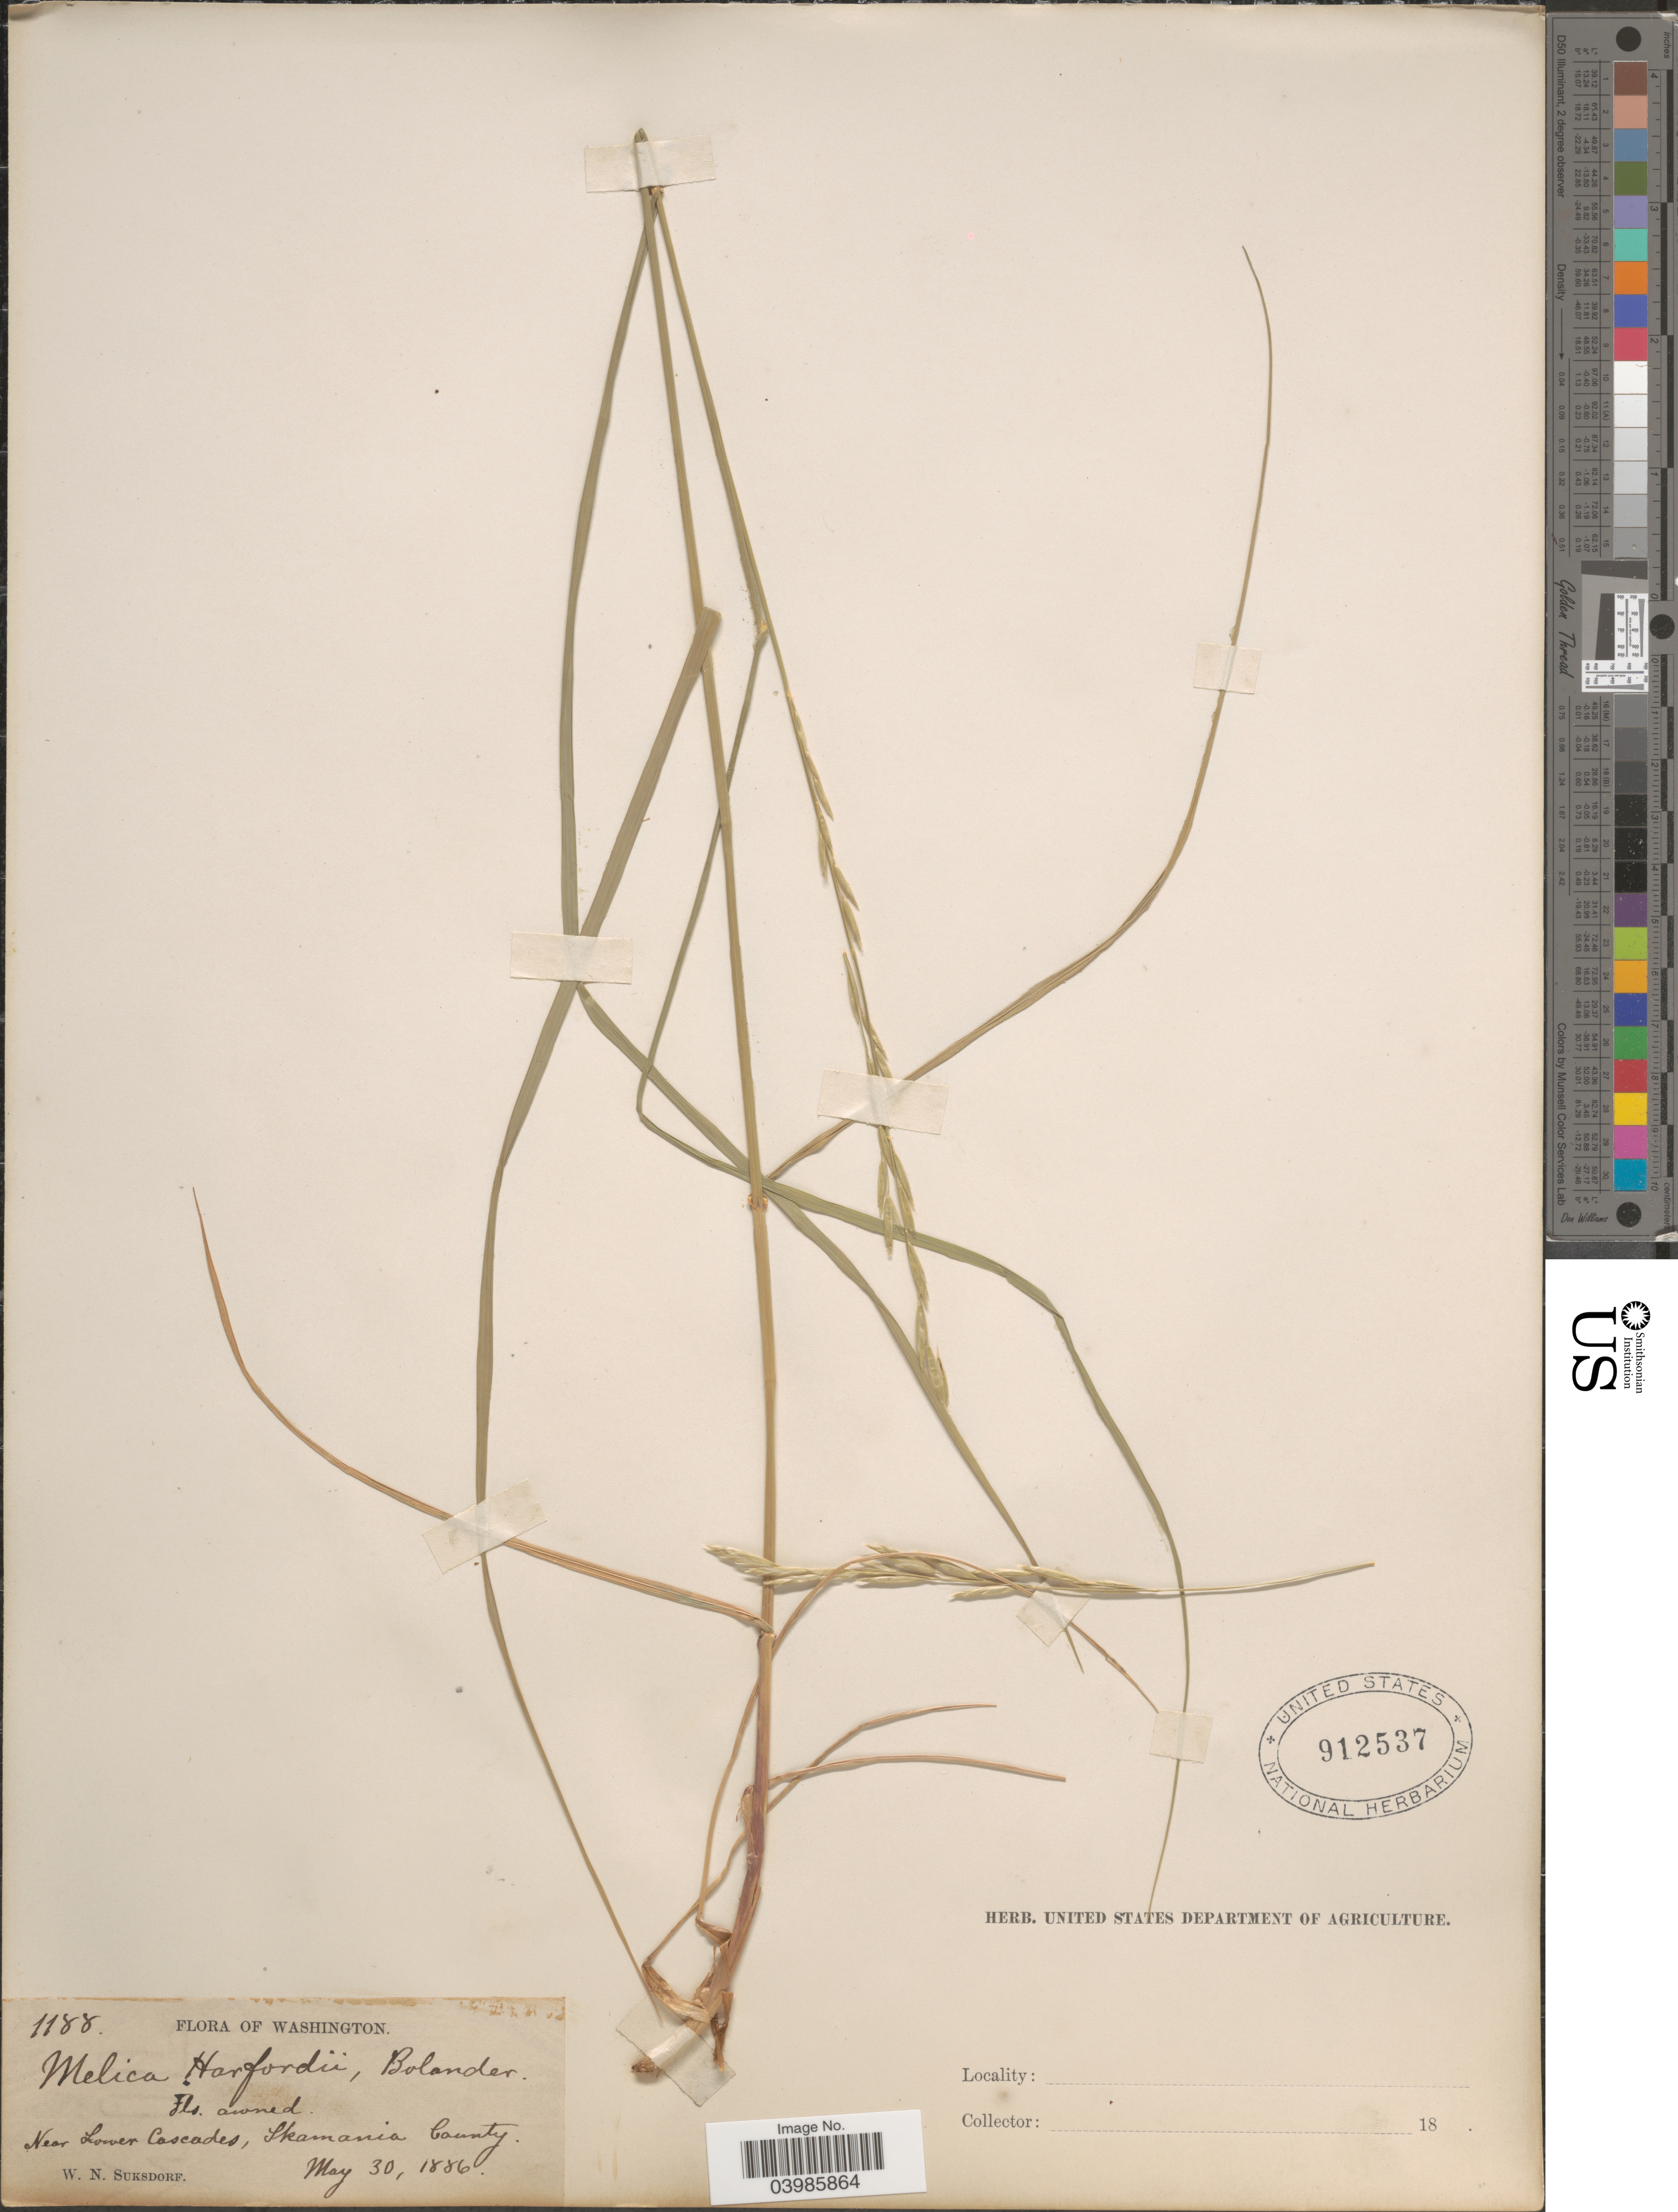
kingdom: Plantae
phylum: Tracheophyta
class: Liliopsida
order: Poales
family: Poaceae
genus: Melica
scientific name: Melica harfordii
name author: Bol.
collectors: W. N. Suksdorf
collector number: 1188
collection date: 1886-05-30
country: United States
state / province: Washington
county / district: Skamania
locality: Near Lower Cascades, Skamania County.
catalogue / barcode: US 912537